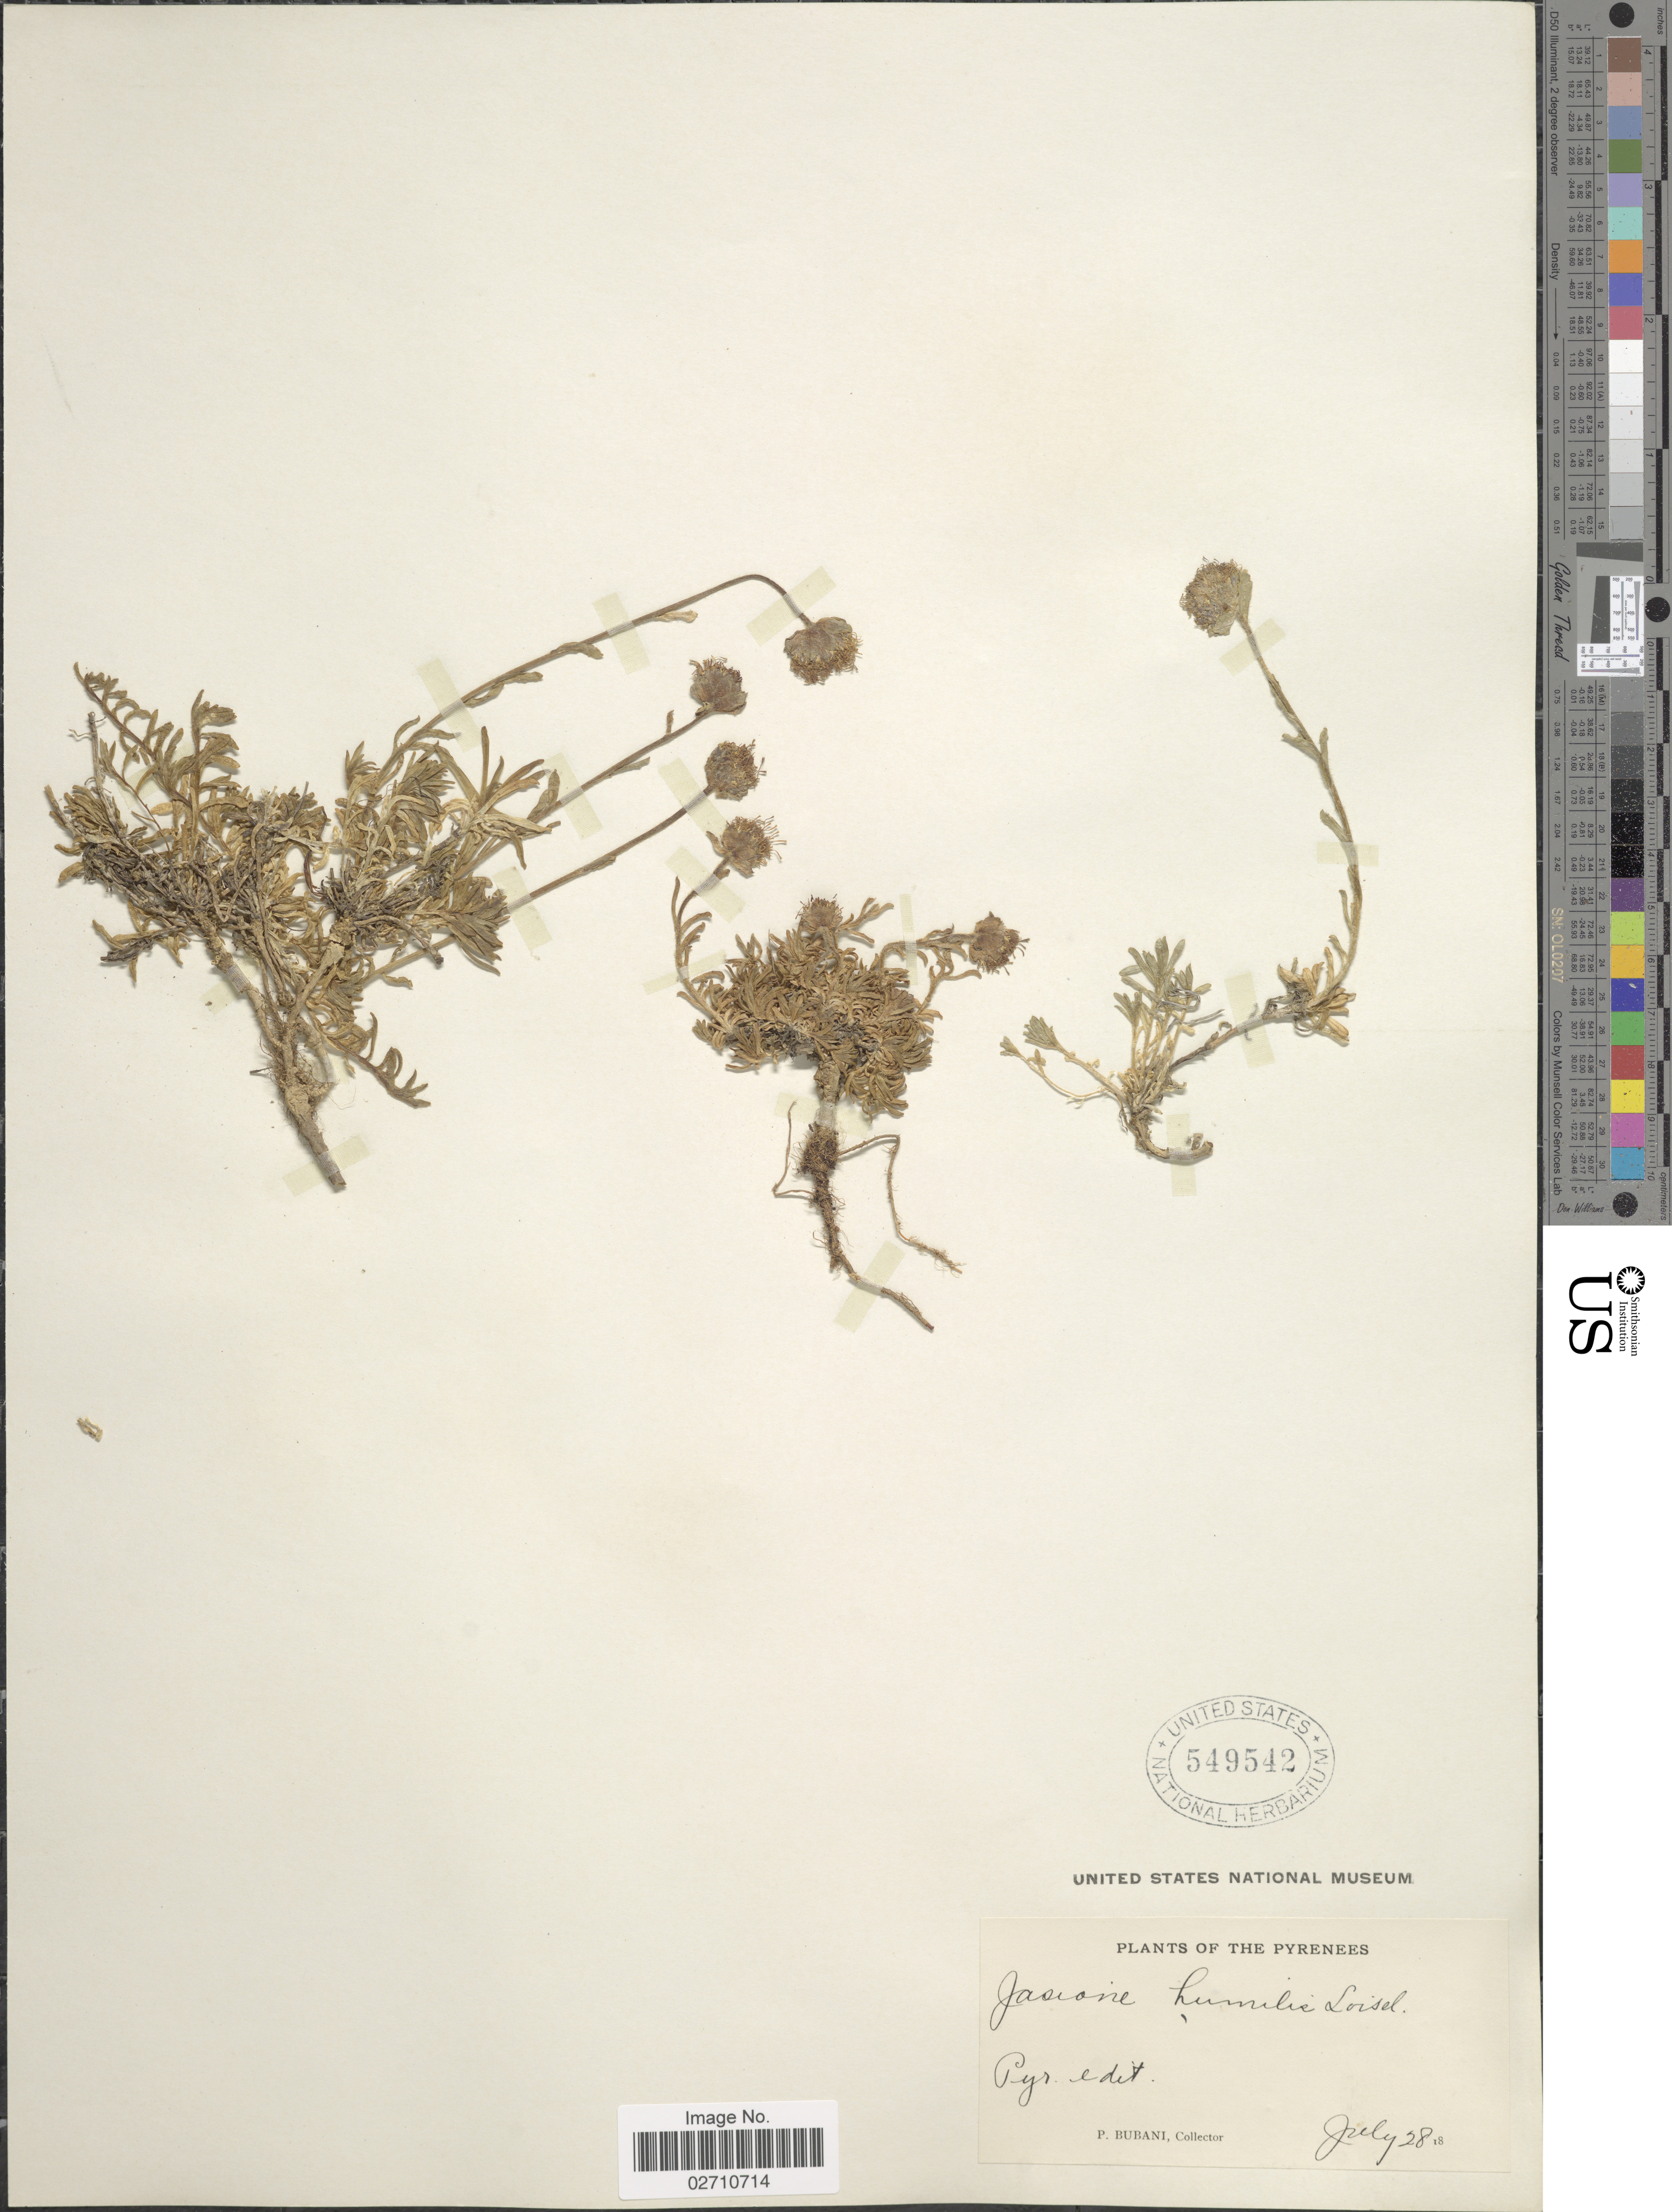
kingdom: Plantae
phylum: Tracheophyta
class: Magnoliopsida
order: Asterales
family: Campanulaceae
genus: Jasione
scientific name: Jasione humilis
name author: (Pers.) Loisel.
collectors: P. Bubani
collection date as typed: Transcribed d/m/y: 28/7/18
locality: The Pyrenees, Pyr. edit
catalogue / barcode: US 549542